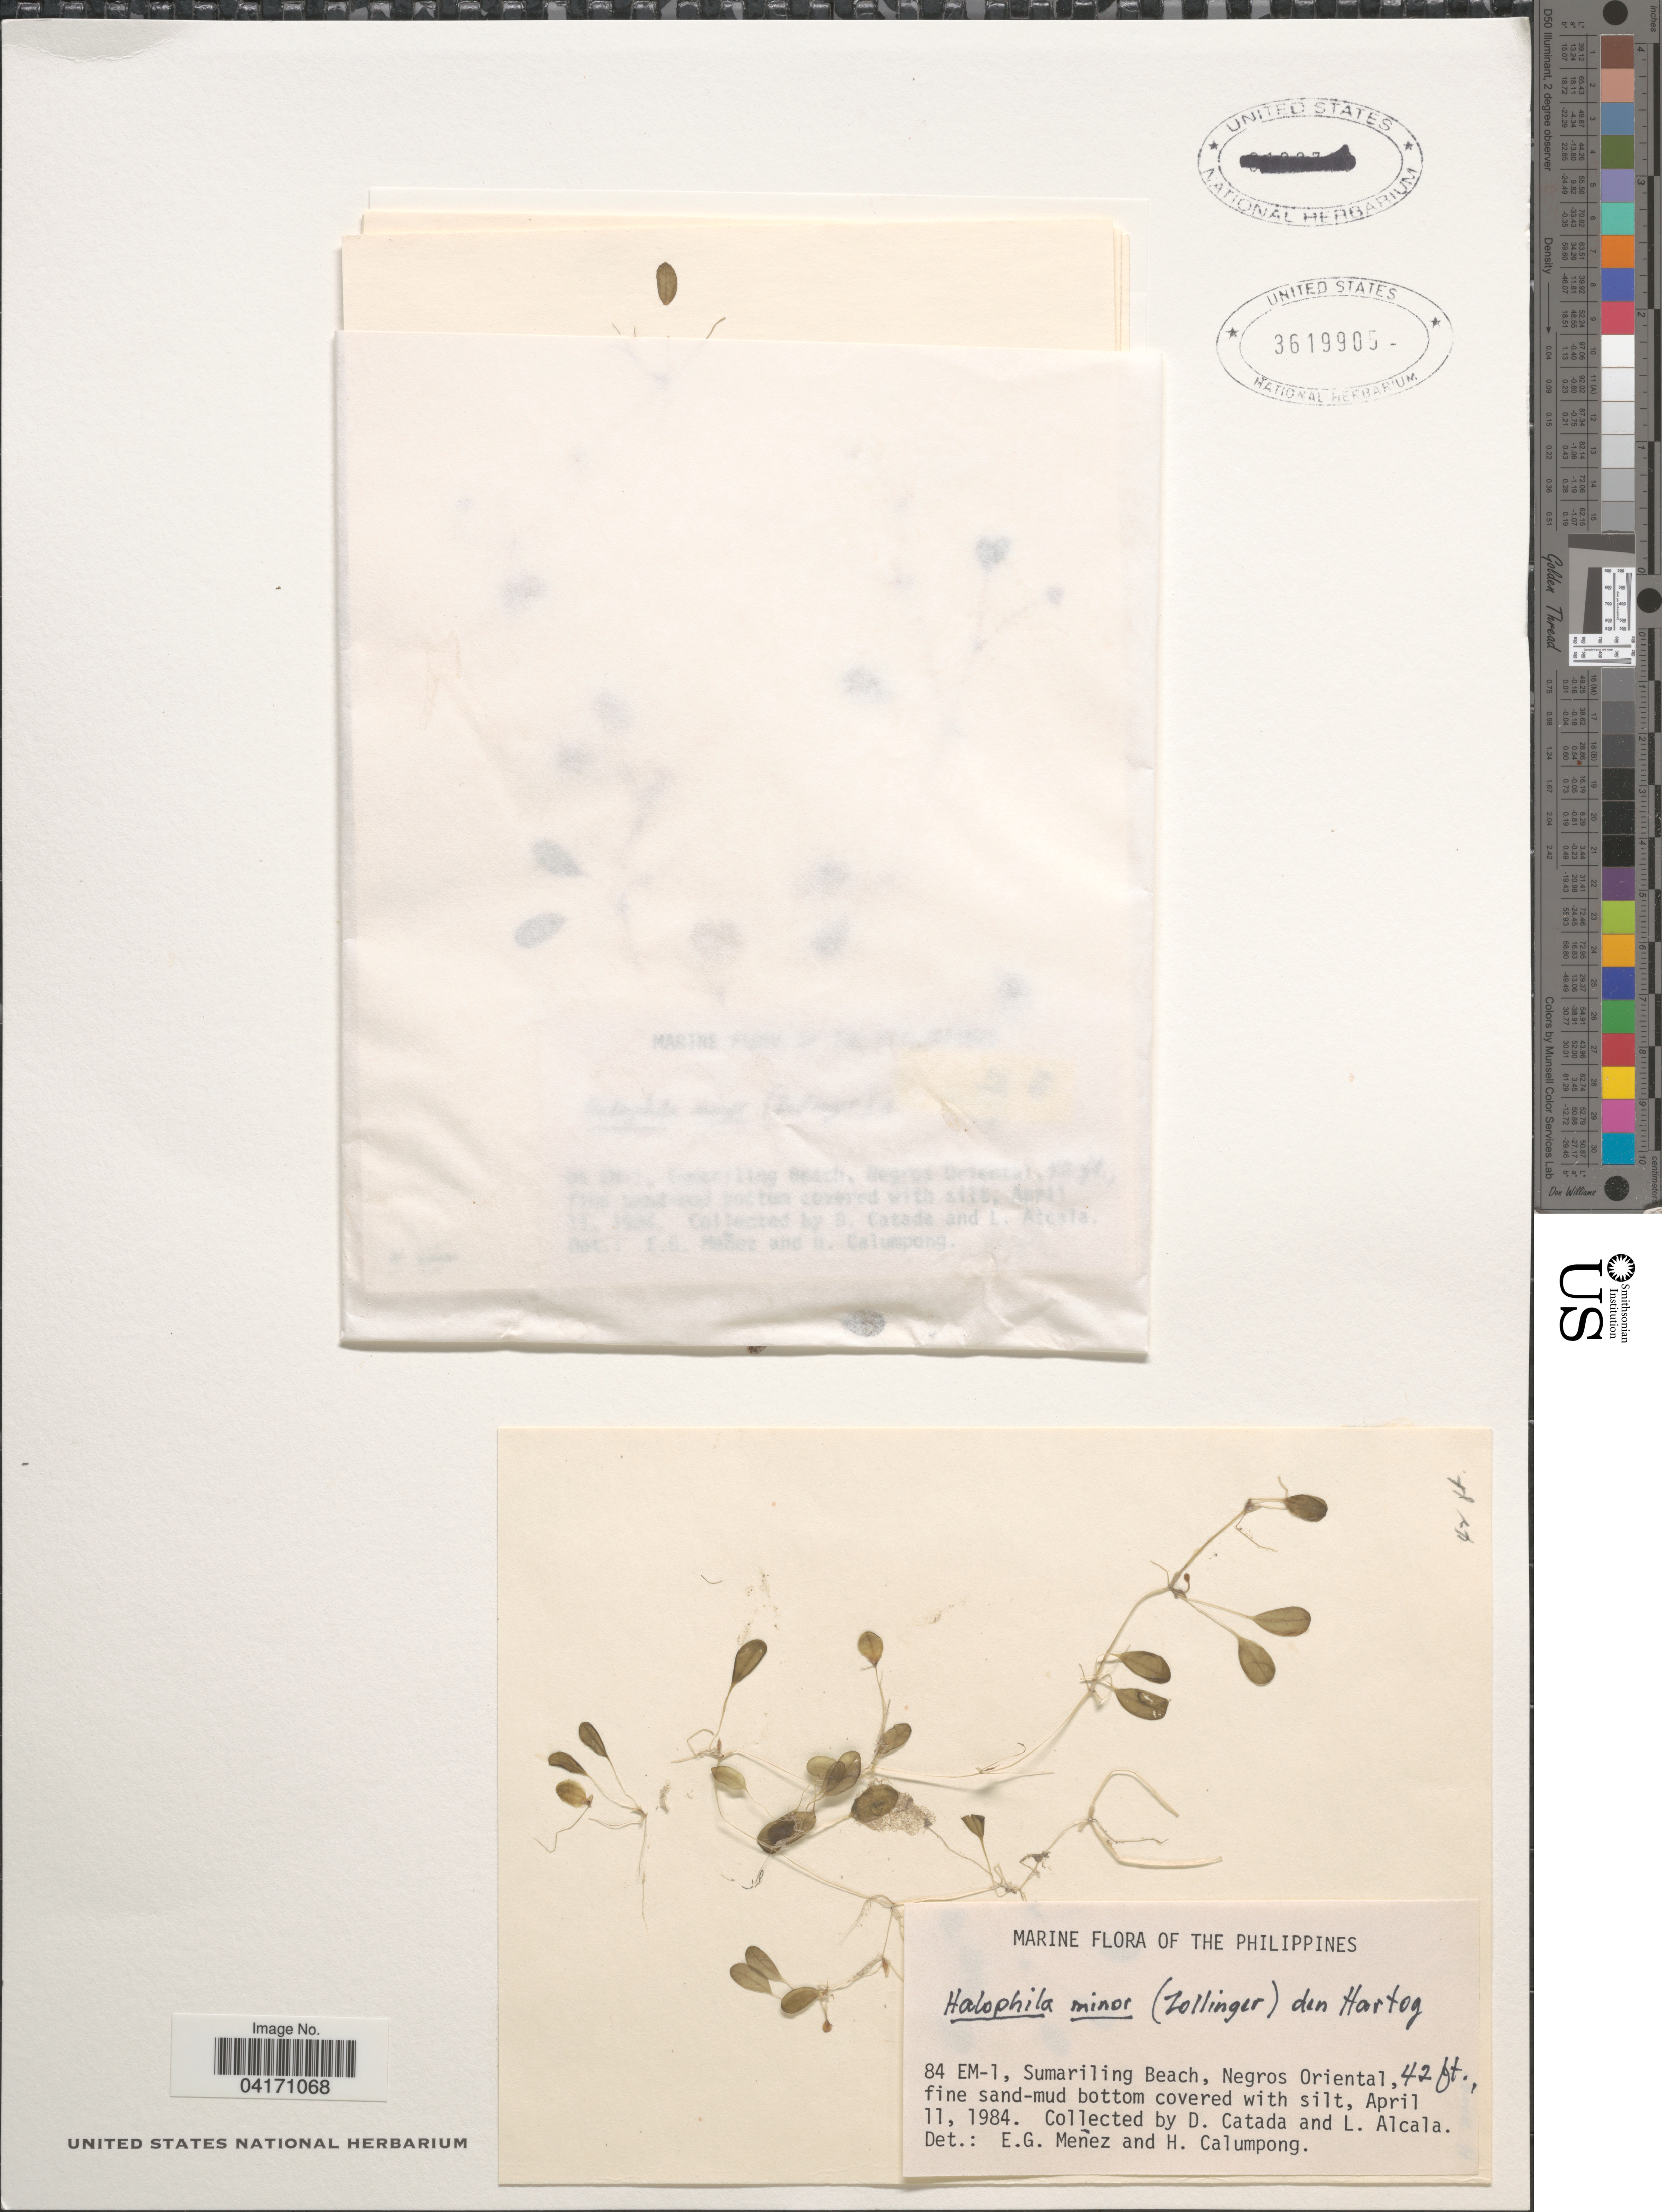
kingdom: Plantae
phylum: Tracheophyta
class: Liliopsida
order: Alismatales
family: Hydrocharitaceae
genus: Halophila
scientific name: Halophila minor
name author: (Zoll.) Hartog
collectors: D. Catada & L. Alcala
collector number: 84 EM-1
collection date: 1984-04-11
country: Philippines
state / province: Central Visayas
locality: Sumariling Beach, Negros Oriental.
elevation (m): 13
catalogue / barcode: US 3619905